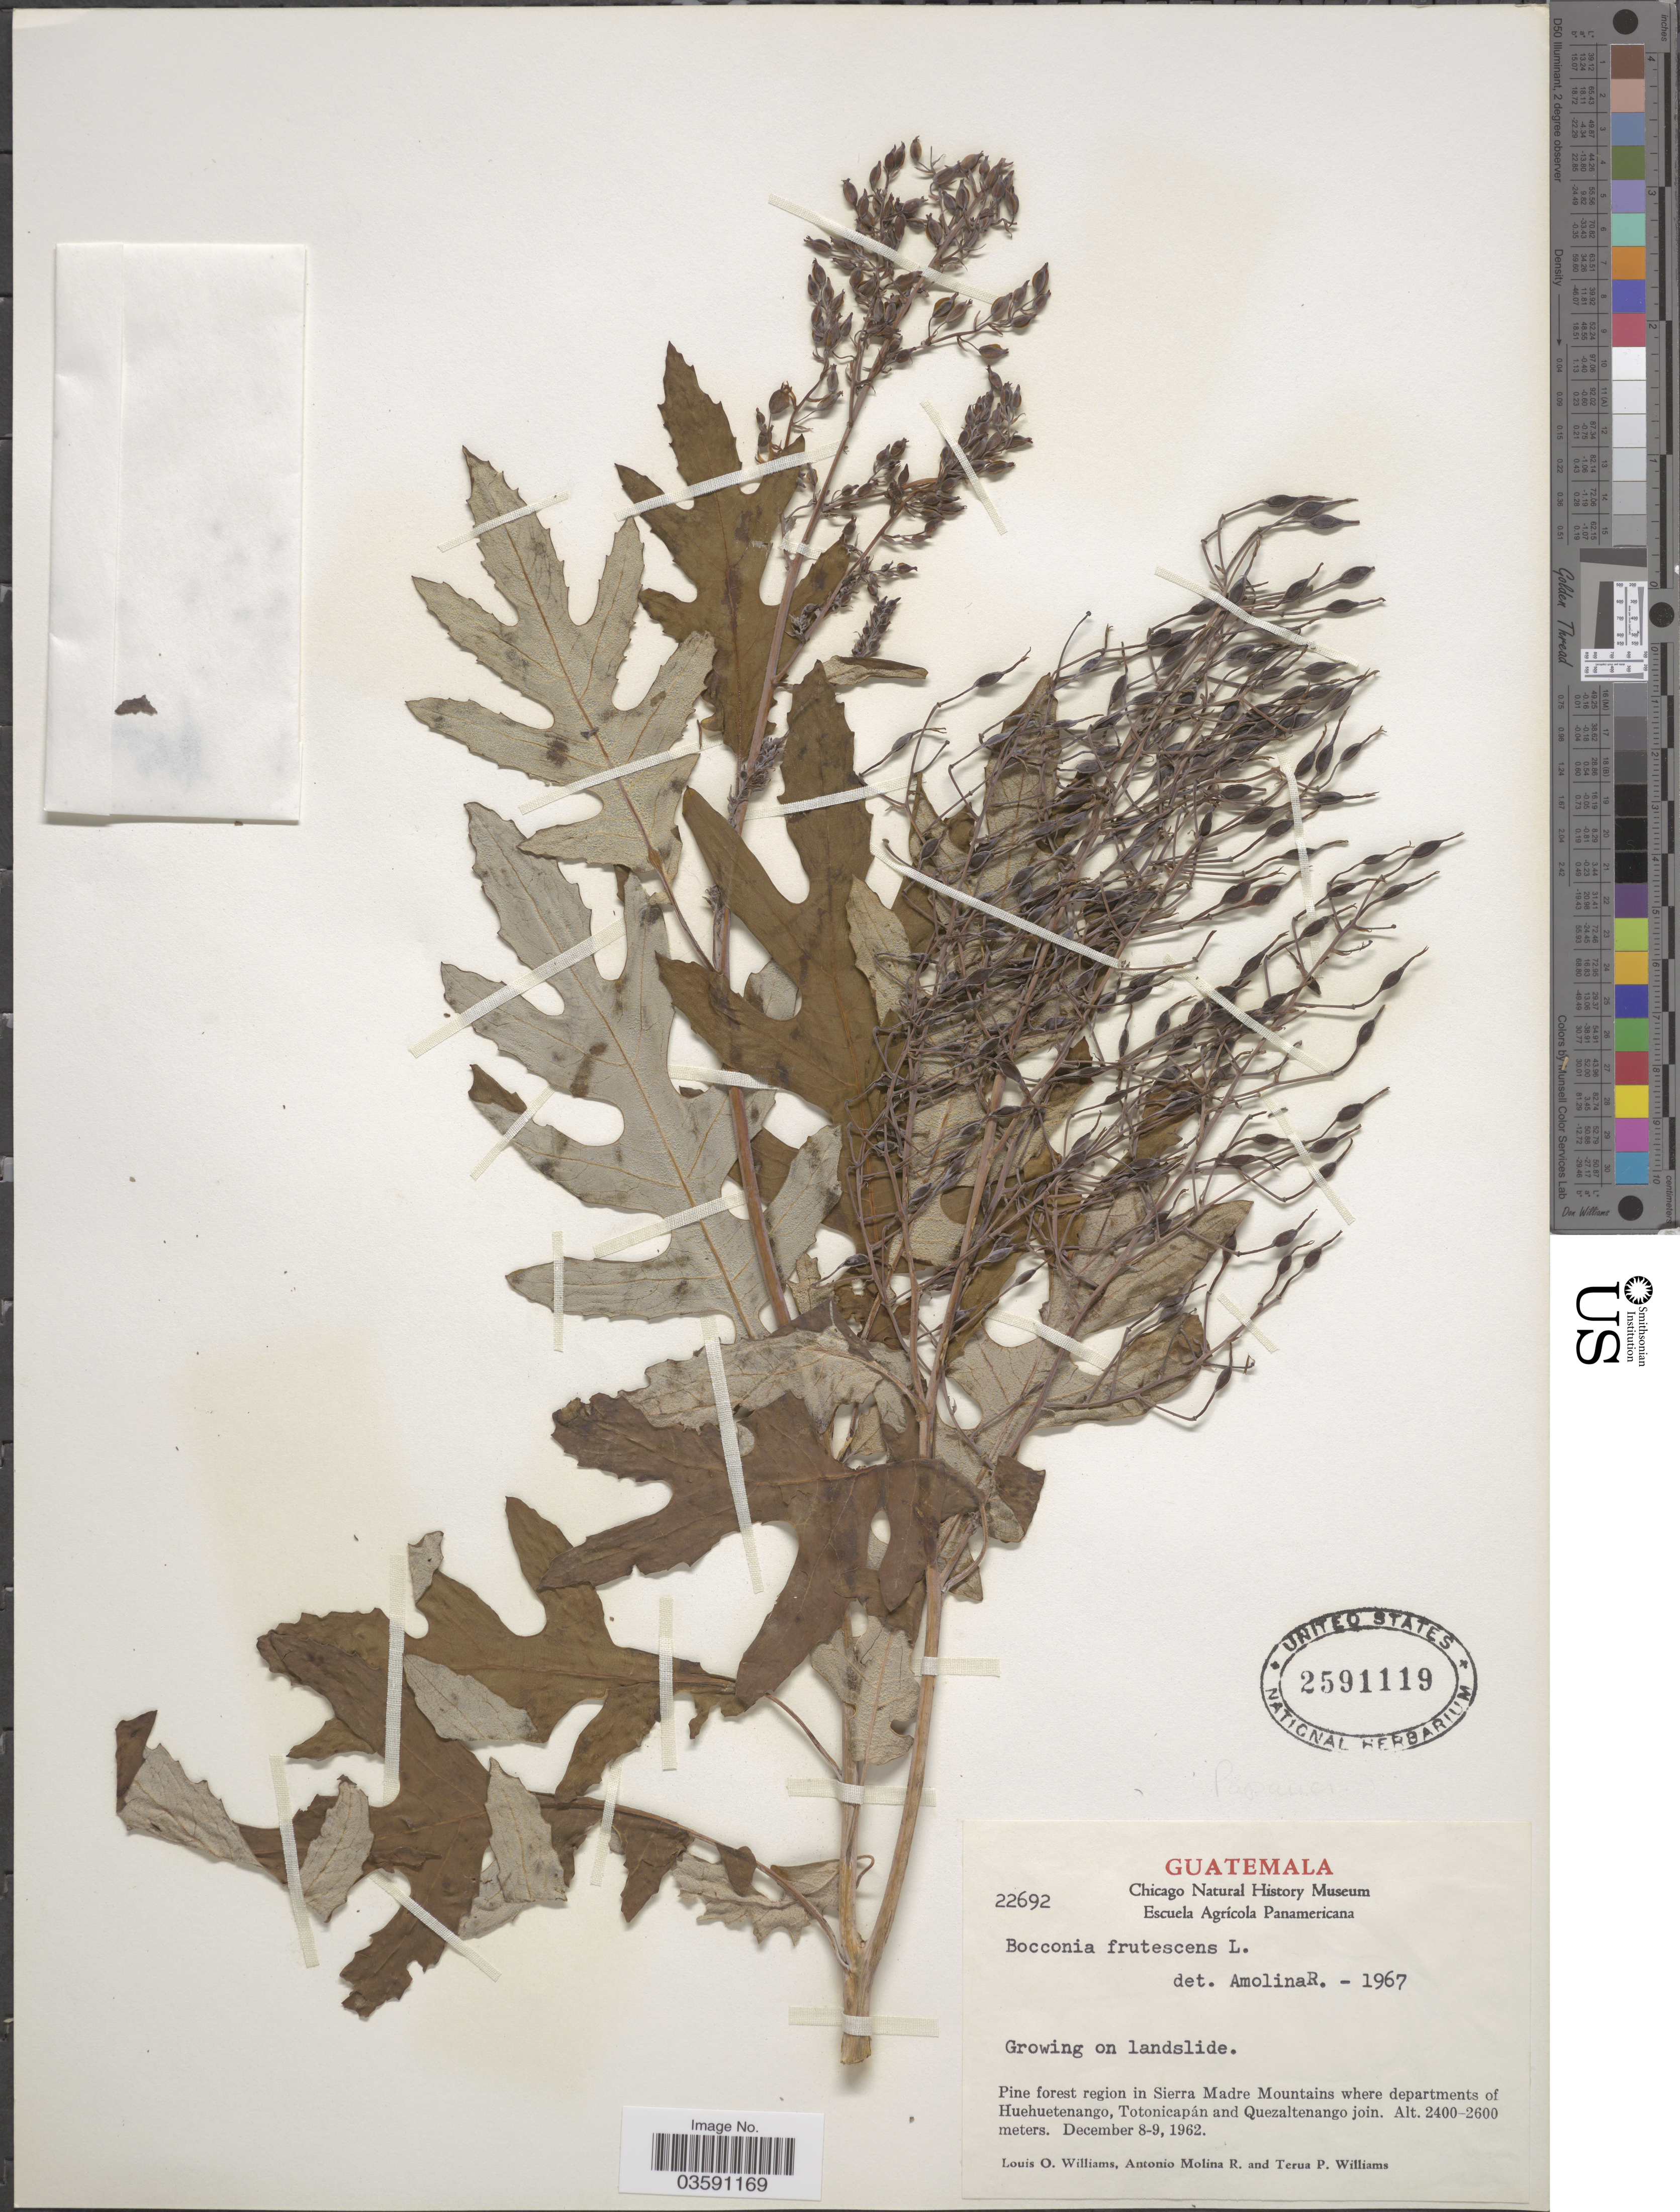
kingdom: Plantae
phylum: Tracheophyta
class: Magnoliopsida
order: Ranunculales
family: Papaveraceae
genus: Bocconia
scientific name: Bocconia frutescens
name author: L.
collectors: L. O. Williams, A. Molina R. & T. Williams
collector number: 22692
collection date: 1962-12-08/1962-12-09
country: Guatemala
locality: Pine forest region in Sierra Madre Mountains where departments of Huehuetenango, Totonicapán and Quezaltenango join.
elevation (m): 2400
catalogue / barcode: US 2591119